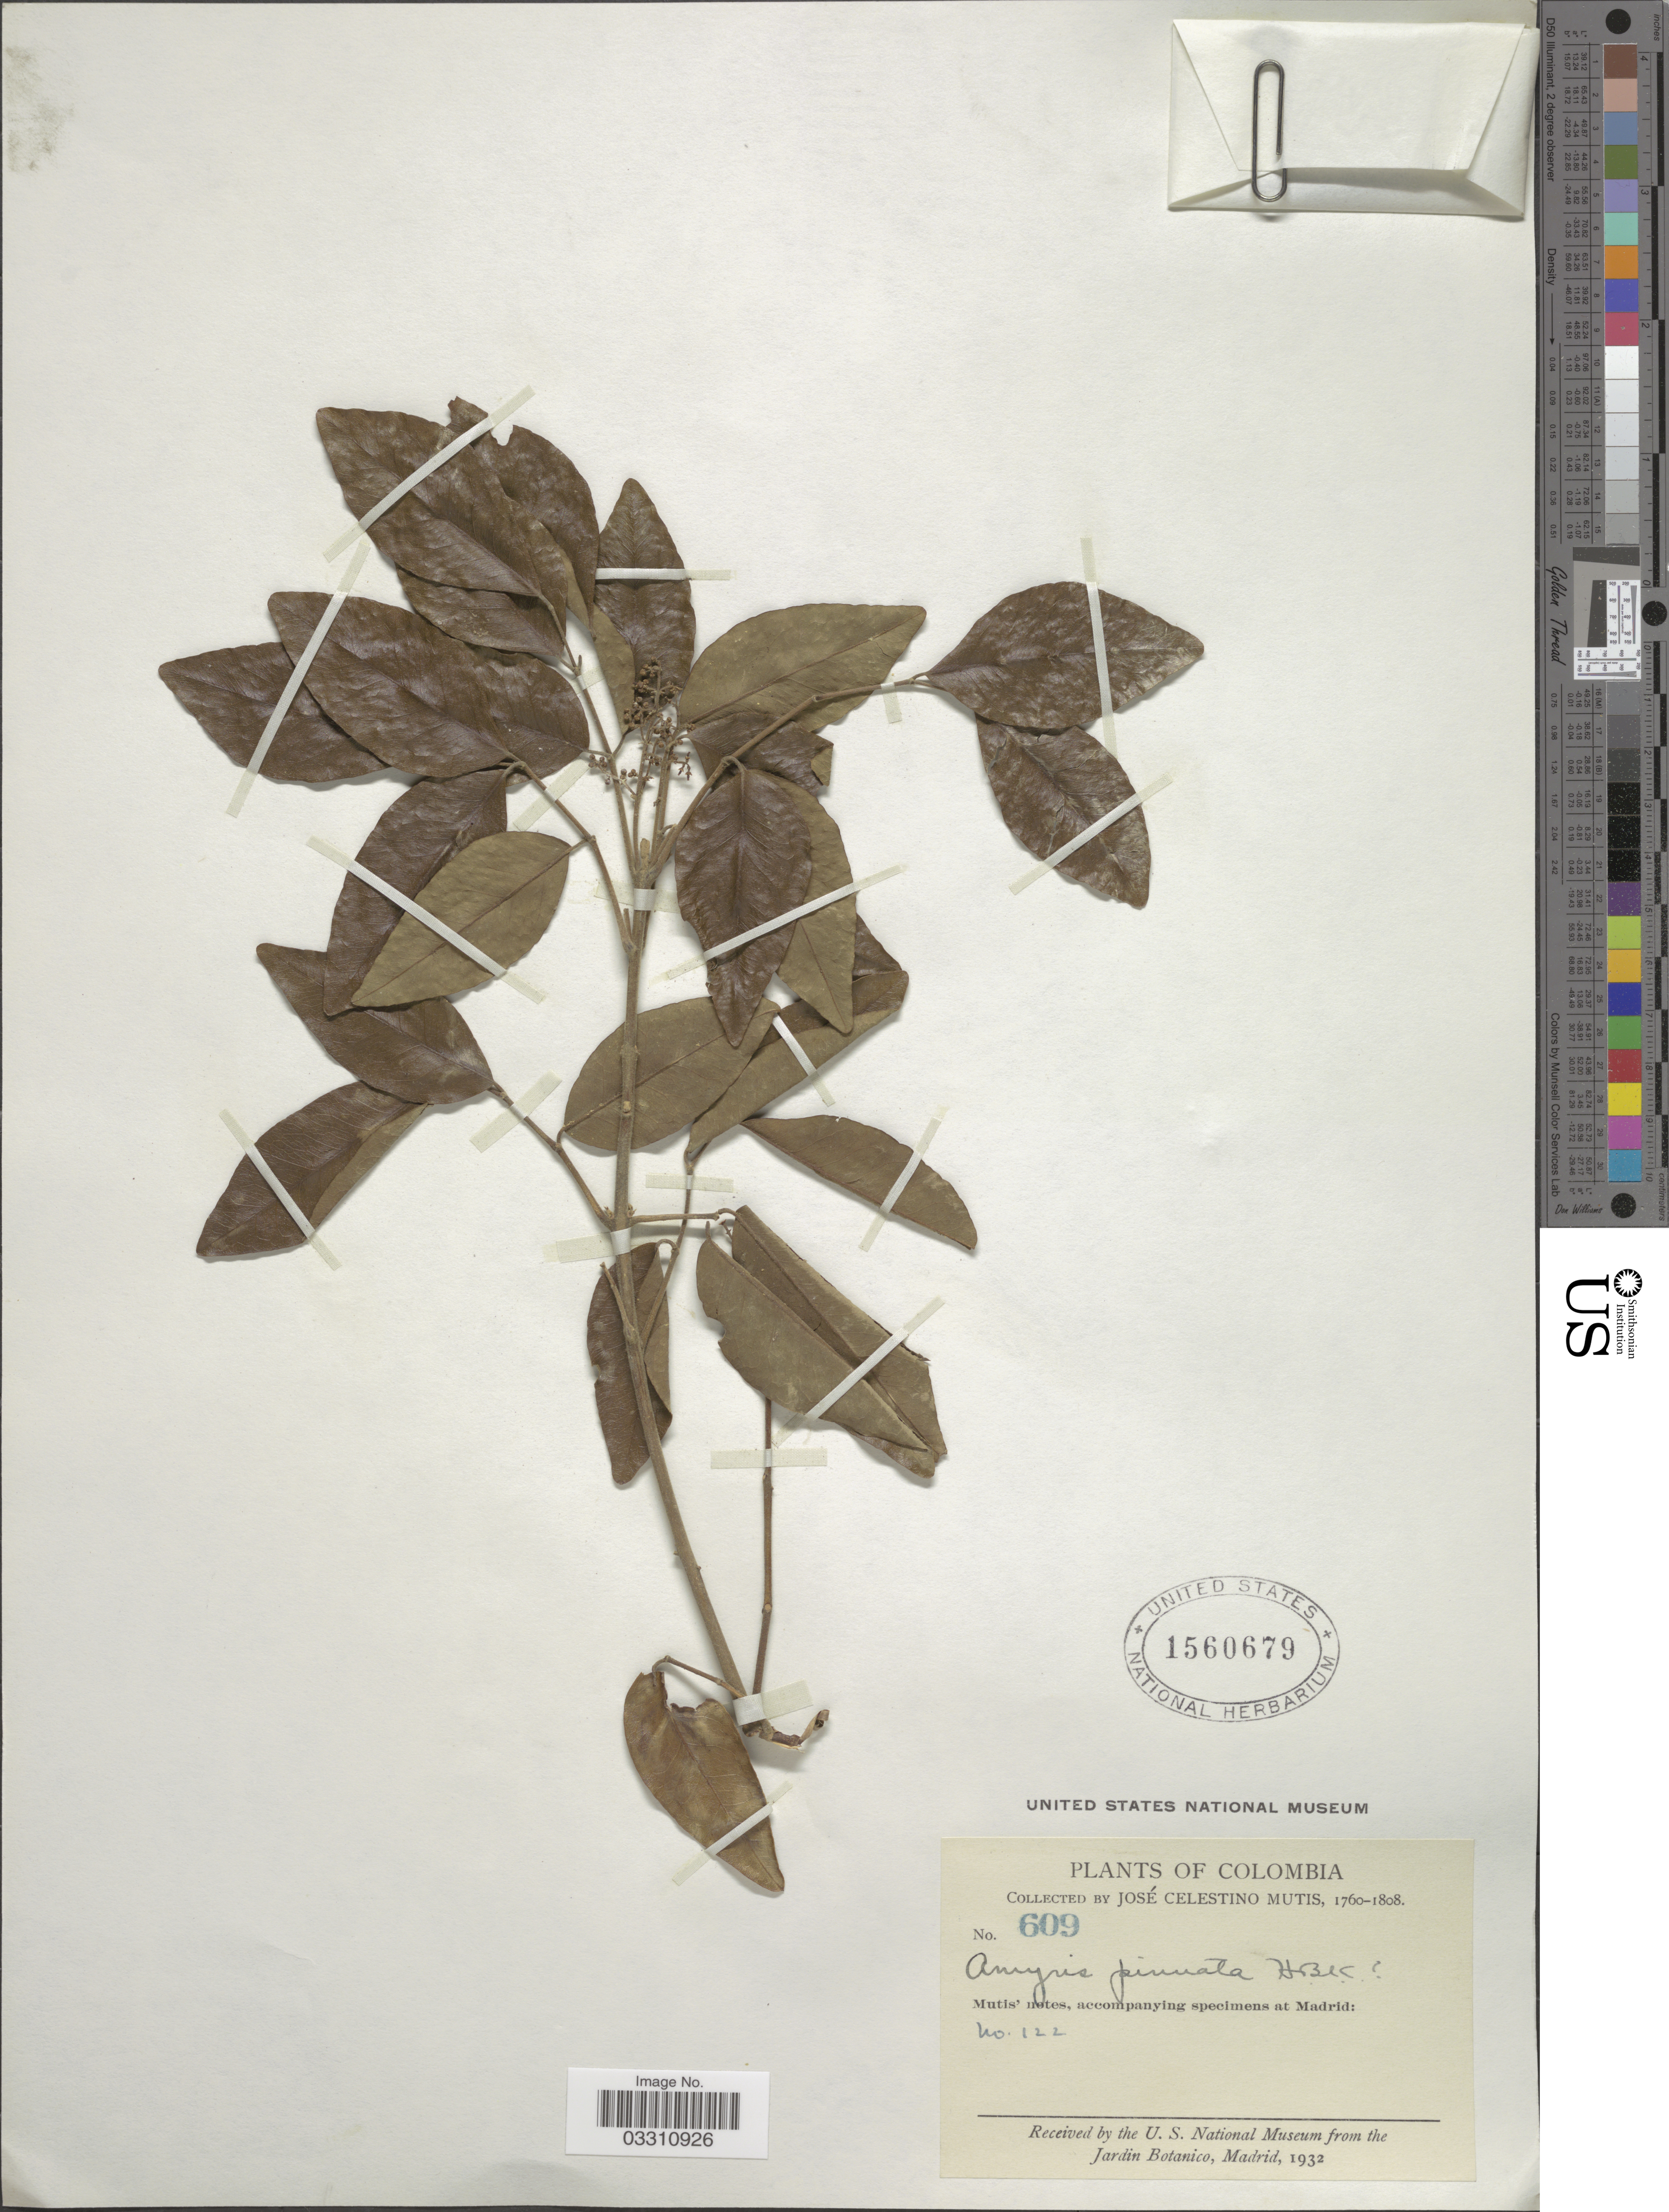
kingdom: Plantae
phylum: Tracheophyta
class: Magnoliopsida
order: Sapindales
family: Rutaceae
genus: Amyris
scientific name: Amyris pinnata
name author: Kunth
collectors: J. C. B. Mutis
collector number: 609/122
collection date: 1760/1808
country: Colombia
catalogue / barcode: US 1560679